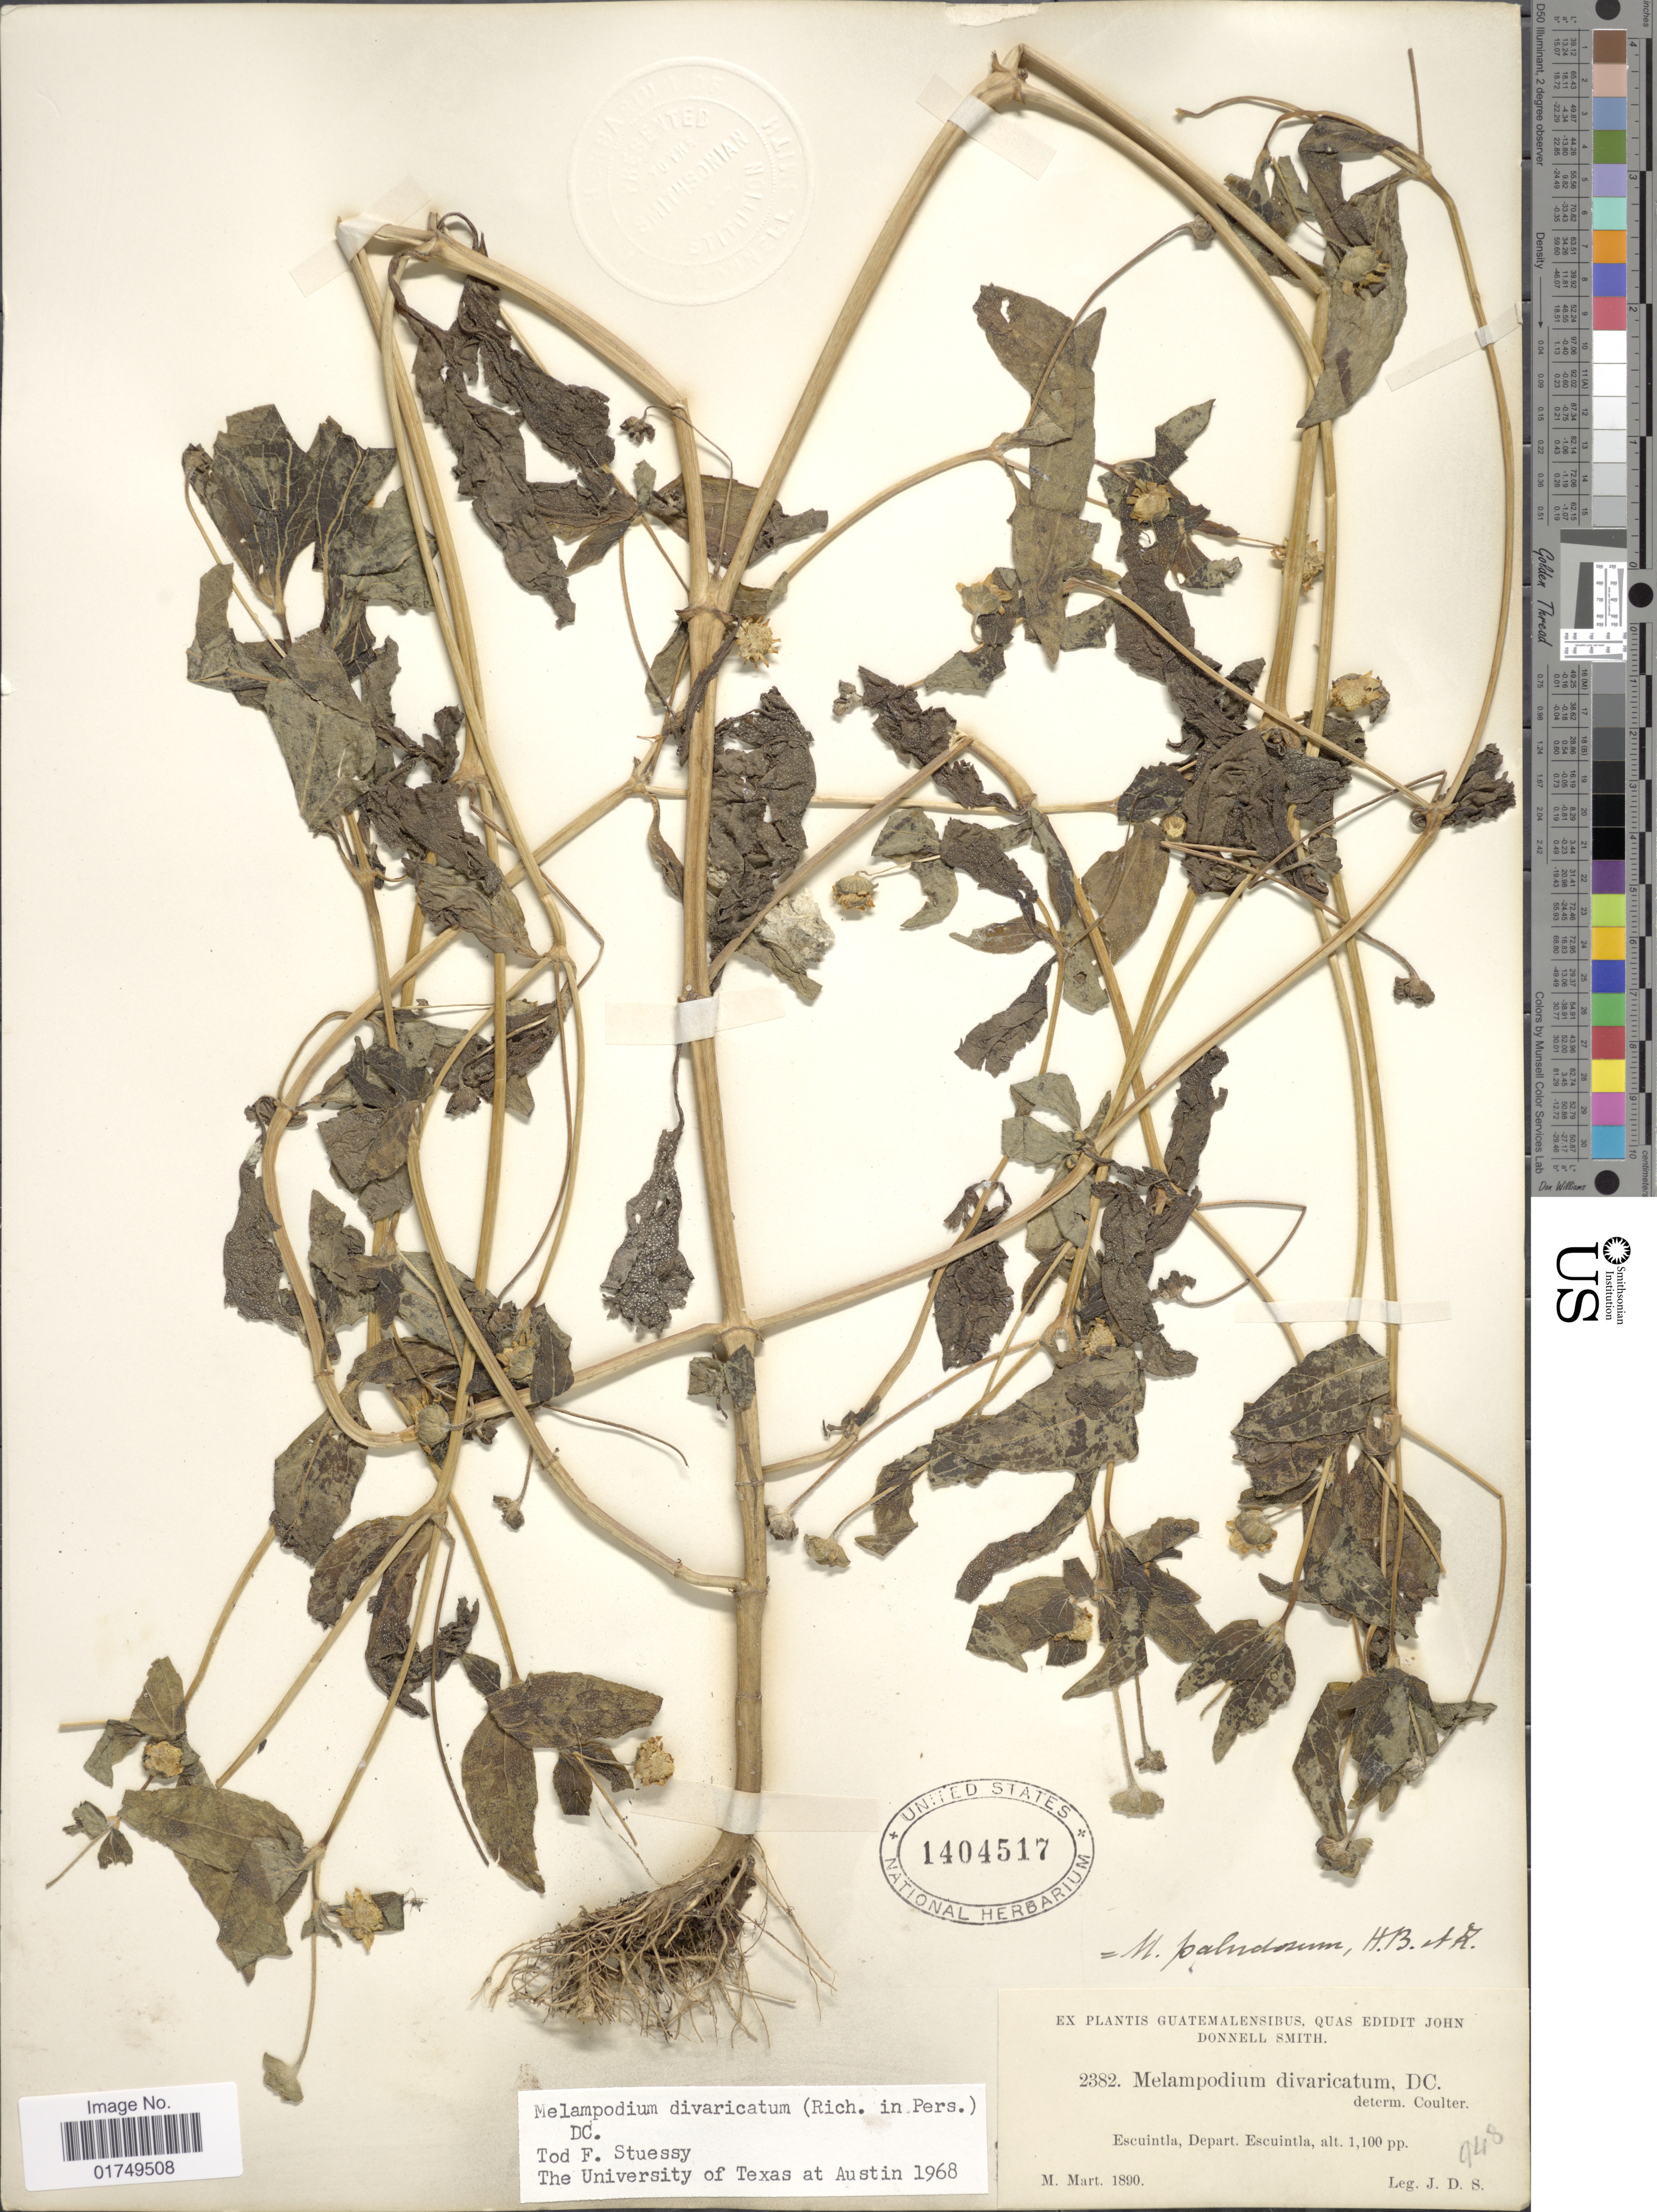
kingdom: Plantae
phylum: Tracheophyta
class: Magnoliopsida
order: Asterales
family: Asteraceae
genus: Melampodium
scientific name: Melampodium divaricatum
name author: (Rich.) DC.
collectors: J. Donnell Smith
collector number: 948?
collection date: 1890-03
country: Guatemala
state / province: Escuintla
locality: Depart. Escuintla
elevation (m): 335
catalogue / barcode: US 1404517